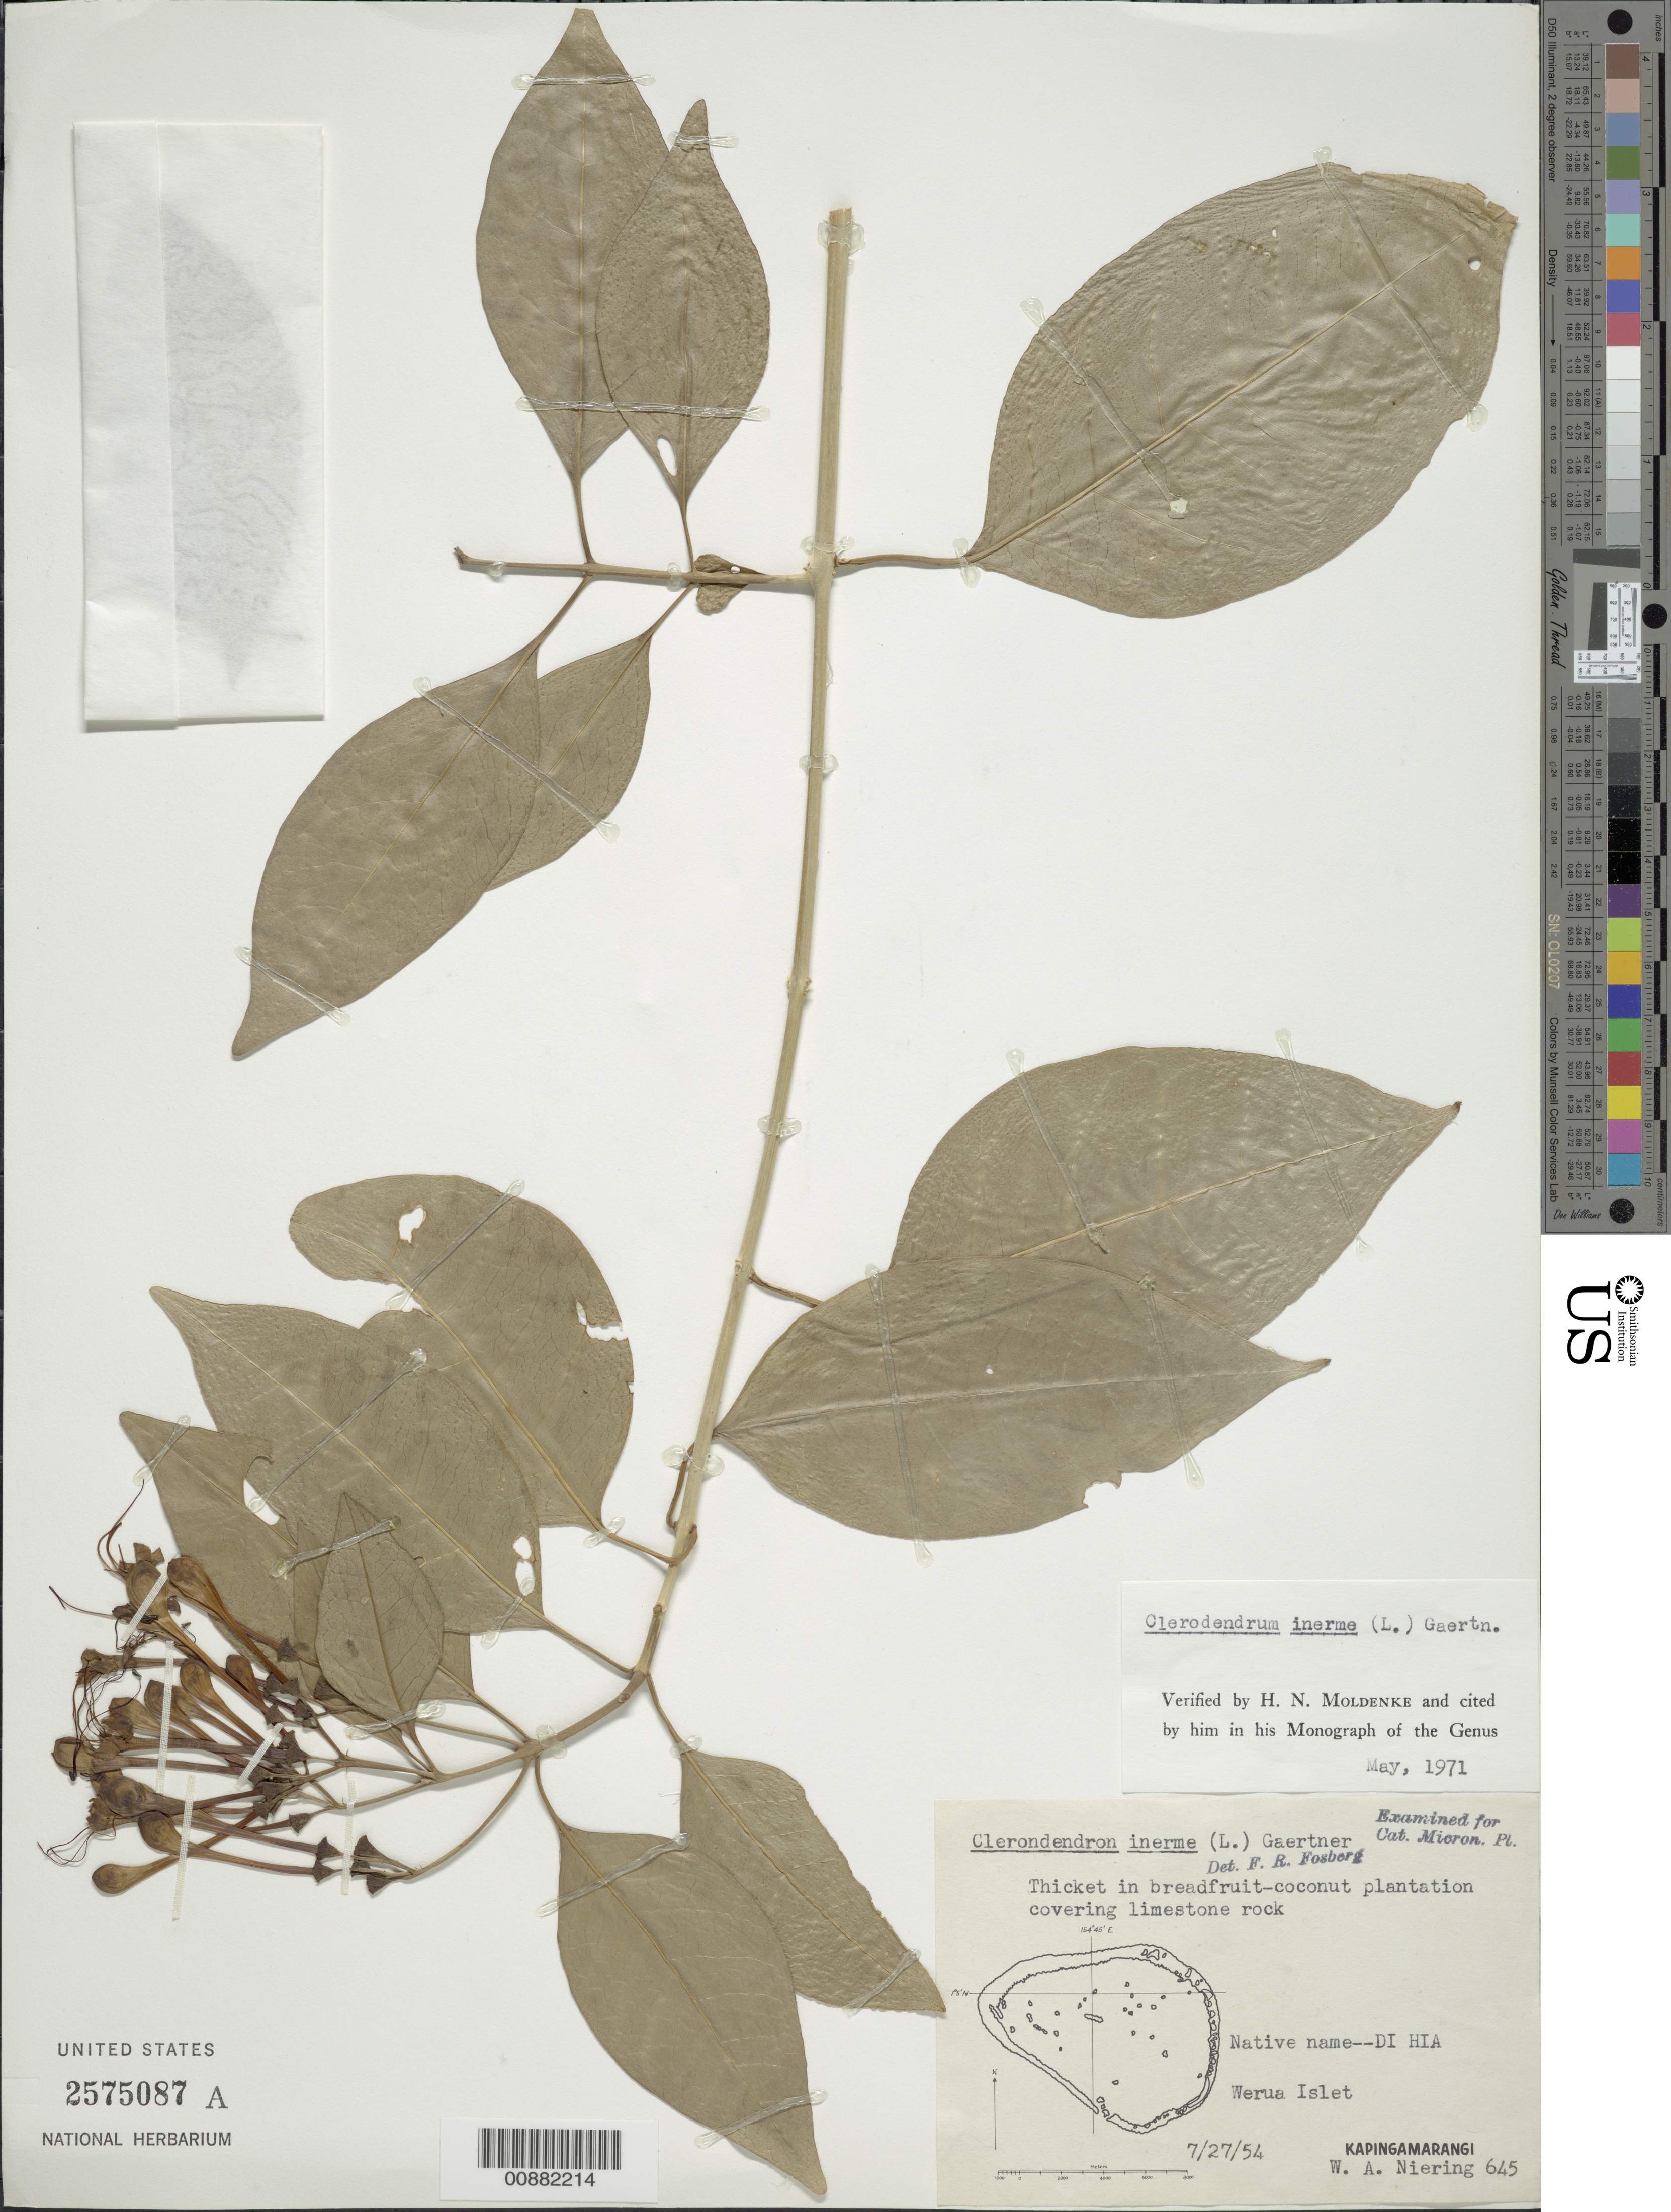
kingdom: Plantae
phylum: Tracheophyta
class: Magnoliopsida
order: Lamiales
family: Lamiaceae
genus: Clerodendrum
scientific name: Clerodendrum inerme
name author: (L.) Gaertn.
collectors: W. Niering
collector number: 645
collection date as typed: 27 Jul 1954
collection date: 1954-07-27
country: Micronesia, Federated States of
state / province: Pohnpei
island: Kapingamarangi Atoll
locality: Weua Islet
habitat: thicket in breadfruit-coconut plantation covering limestone rock.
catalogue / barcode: US 2575087